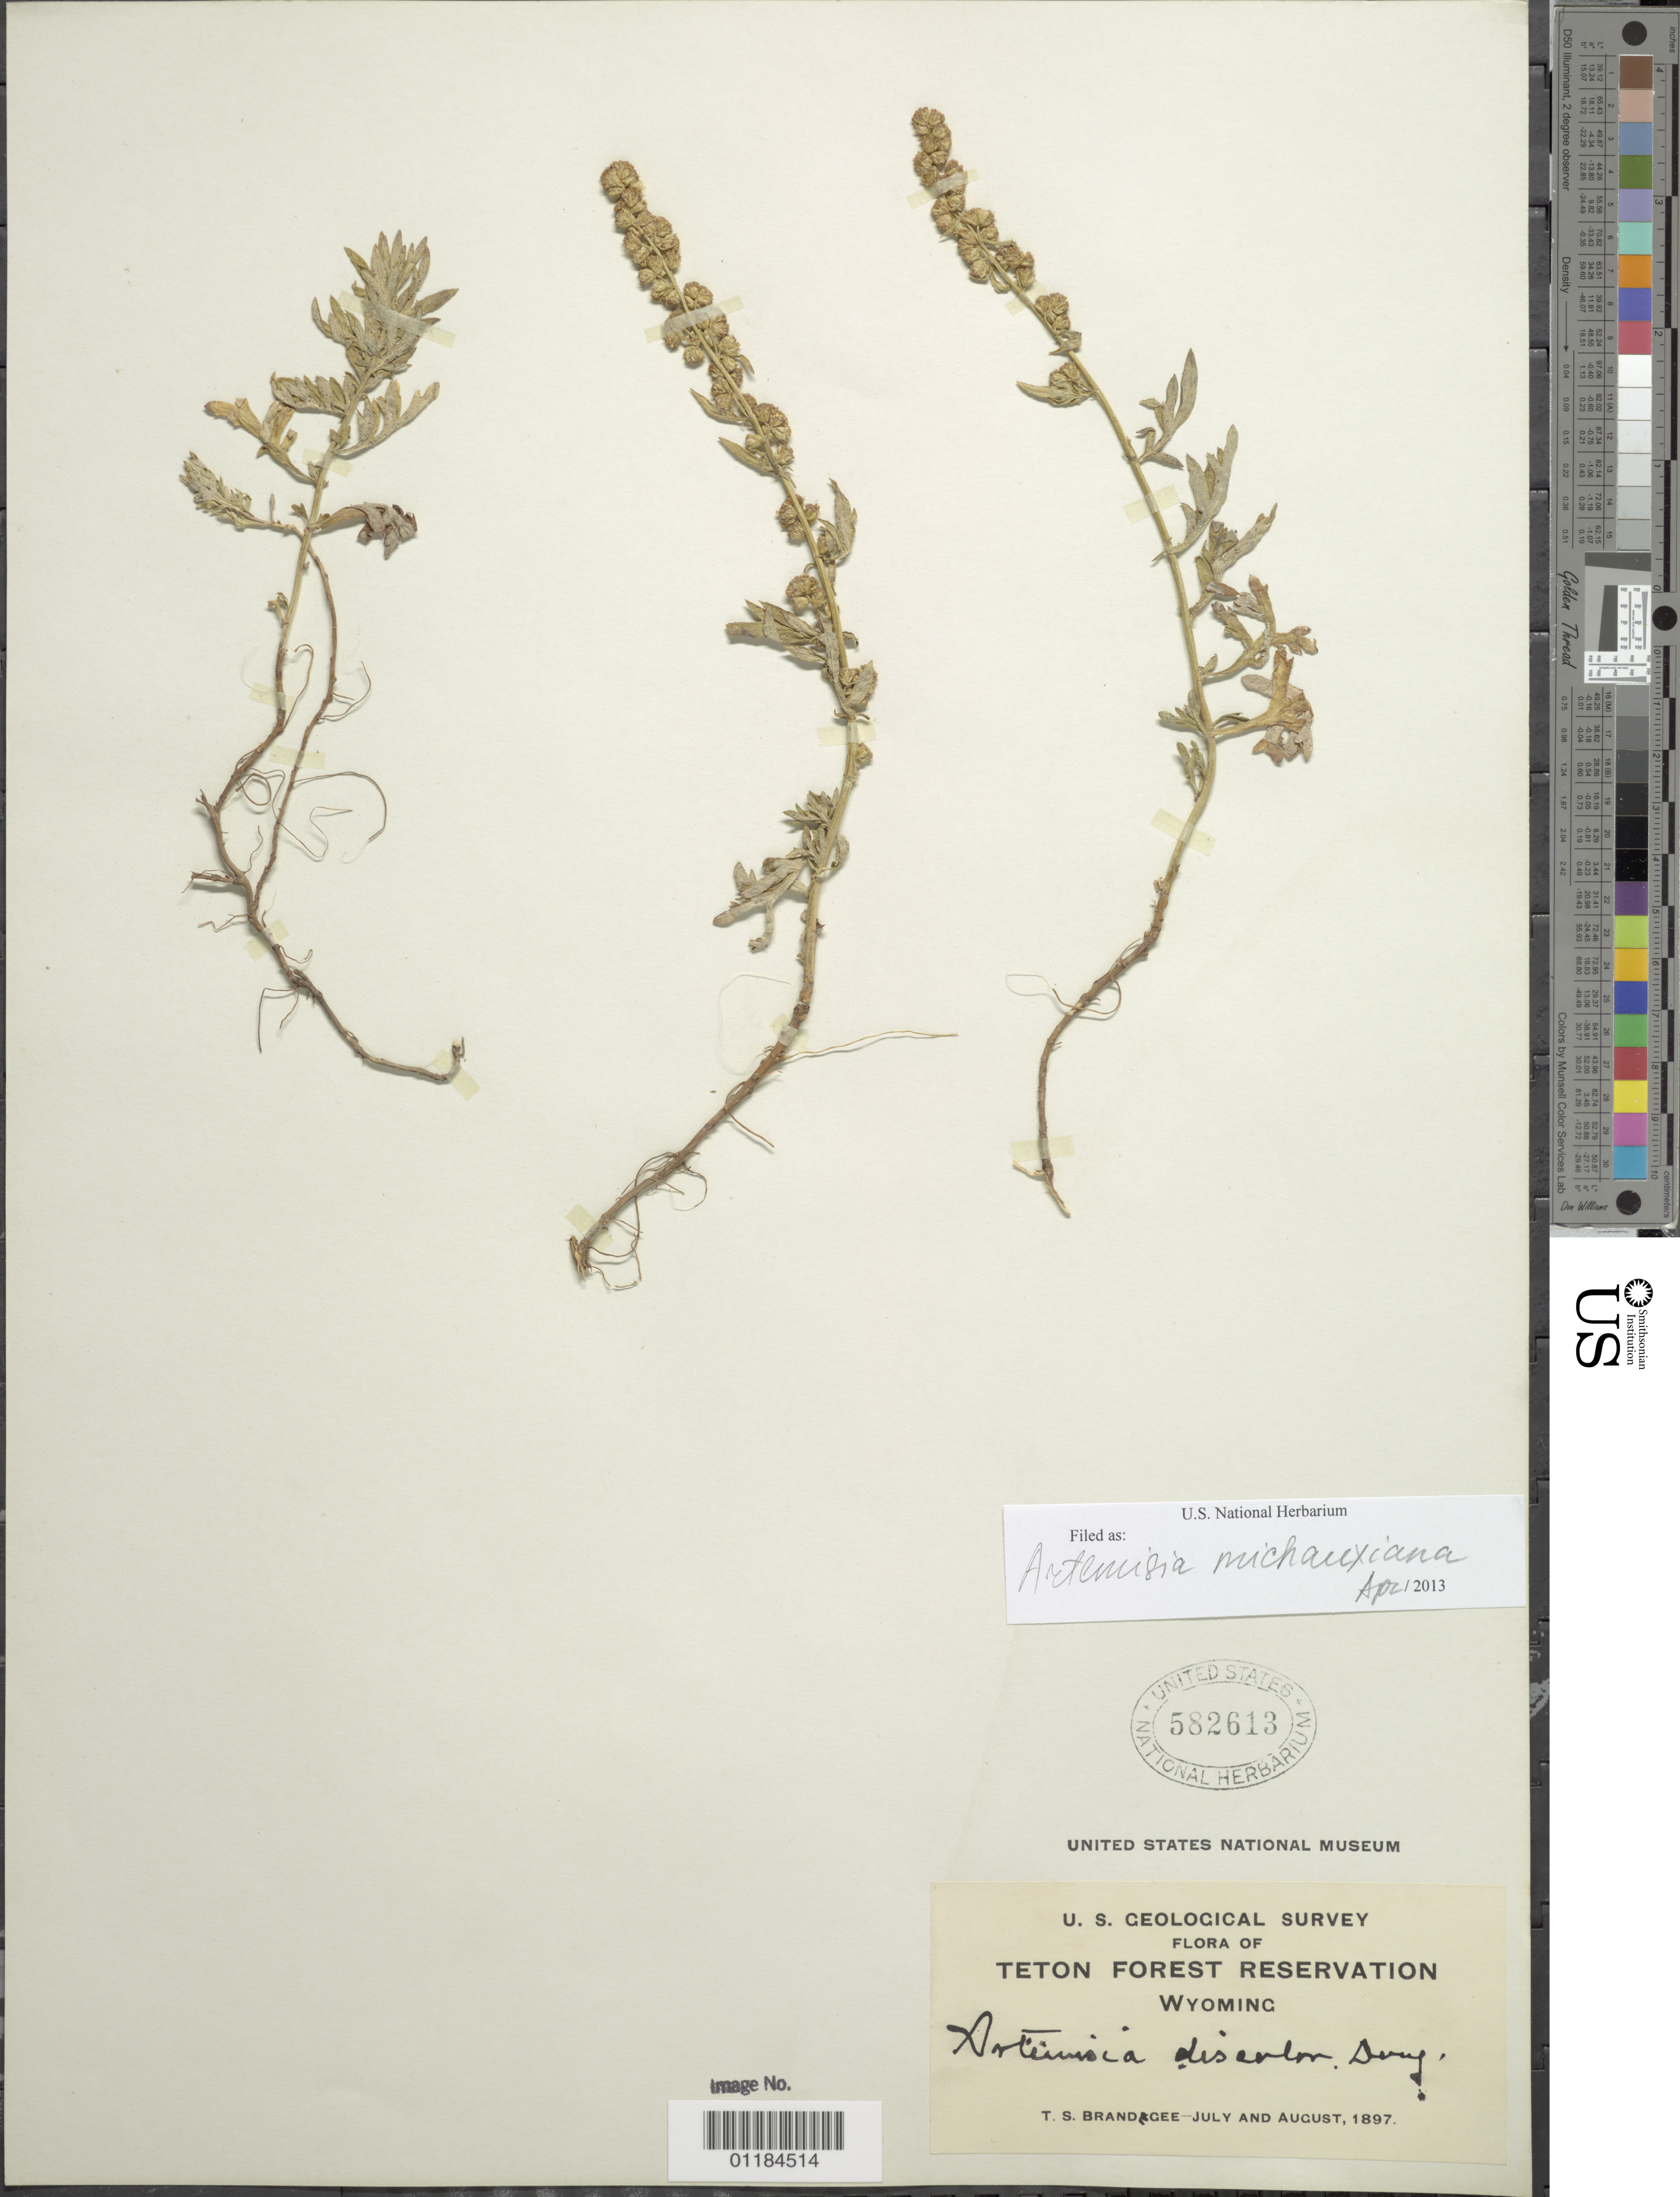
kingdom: Plantae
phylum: Tracheophyta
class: Magnoliopsida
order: Asterales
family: Asteraceae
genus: Artemisia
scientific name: Artemisia michauxiana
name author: Besser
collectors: T. S. Brandegee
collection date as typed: Jul 1897 to -- Aug 1897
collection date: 1897-07/1897-08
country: United States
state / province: Wyoming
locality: Teton Forest Reservation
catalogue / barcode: US 582613